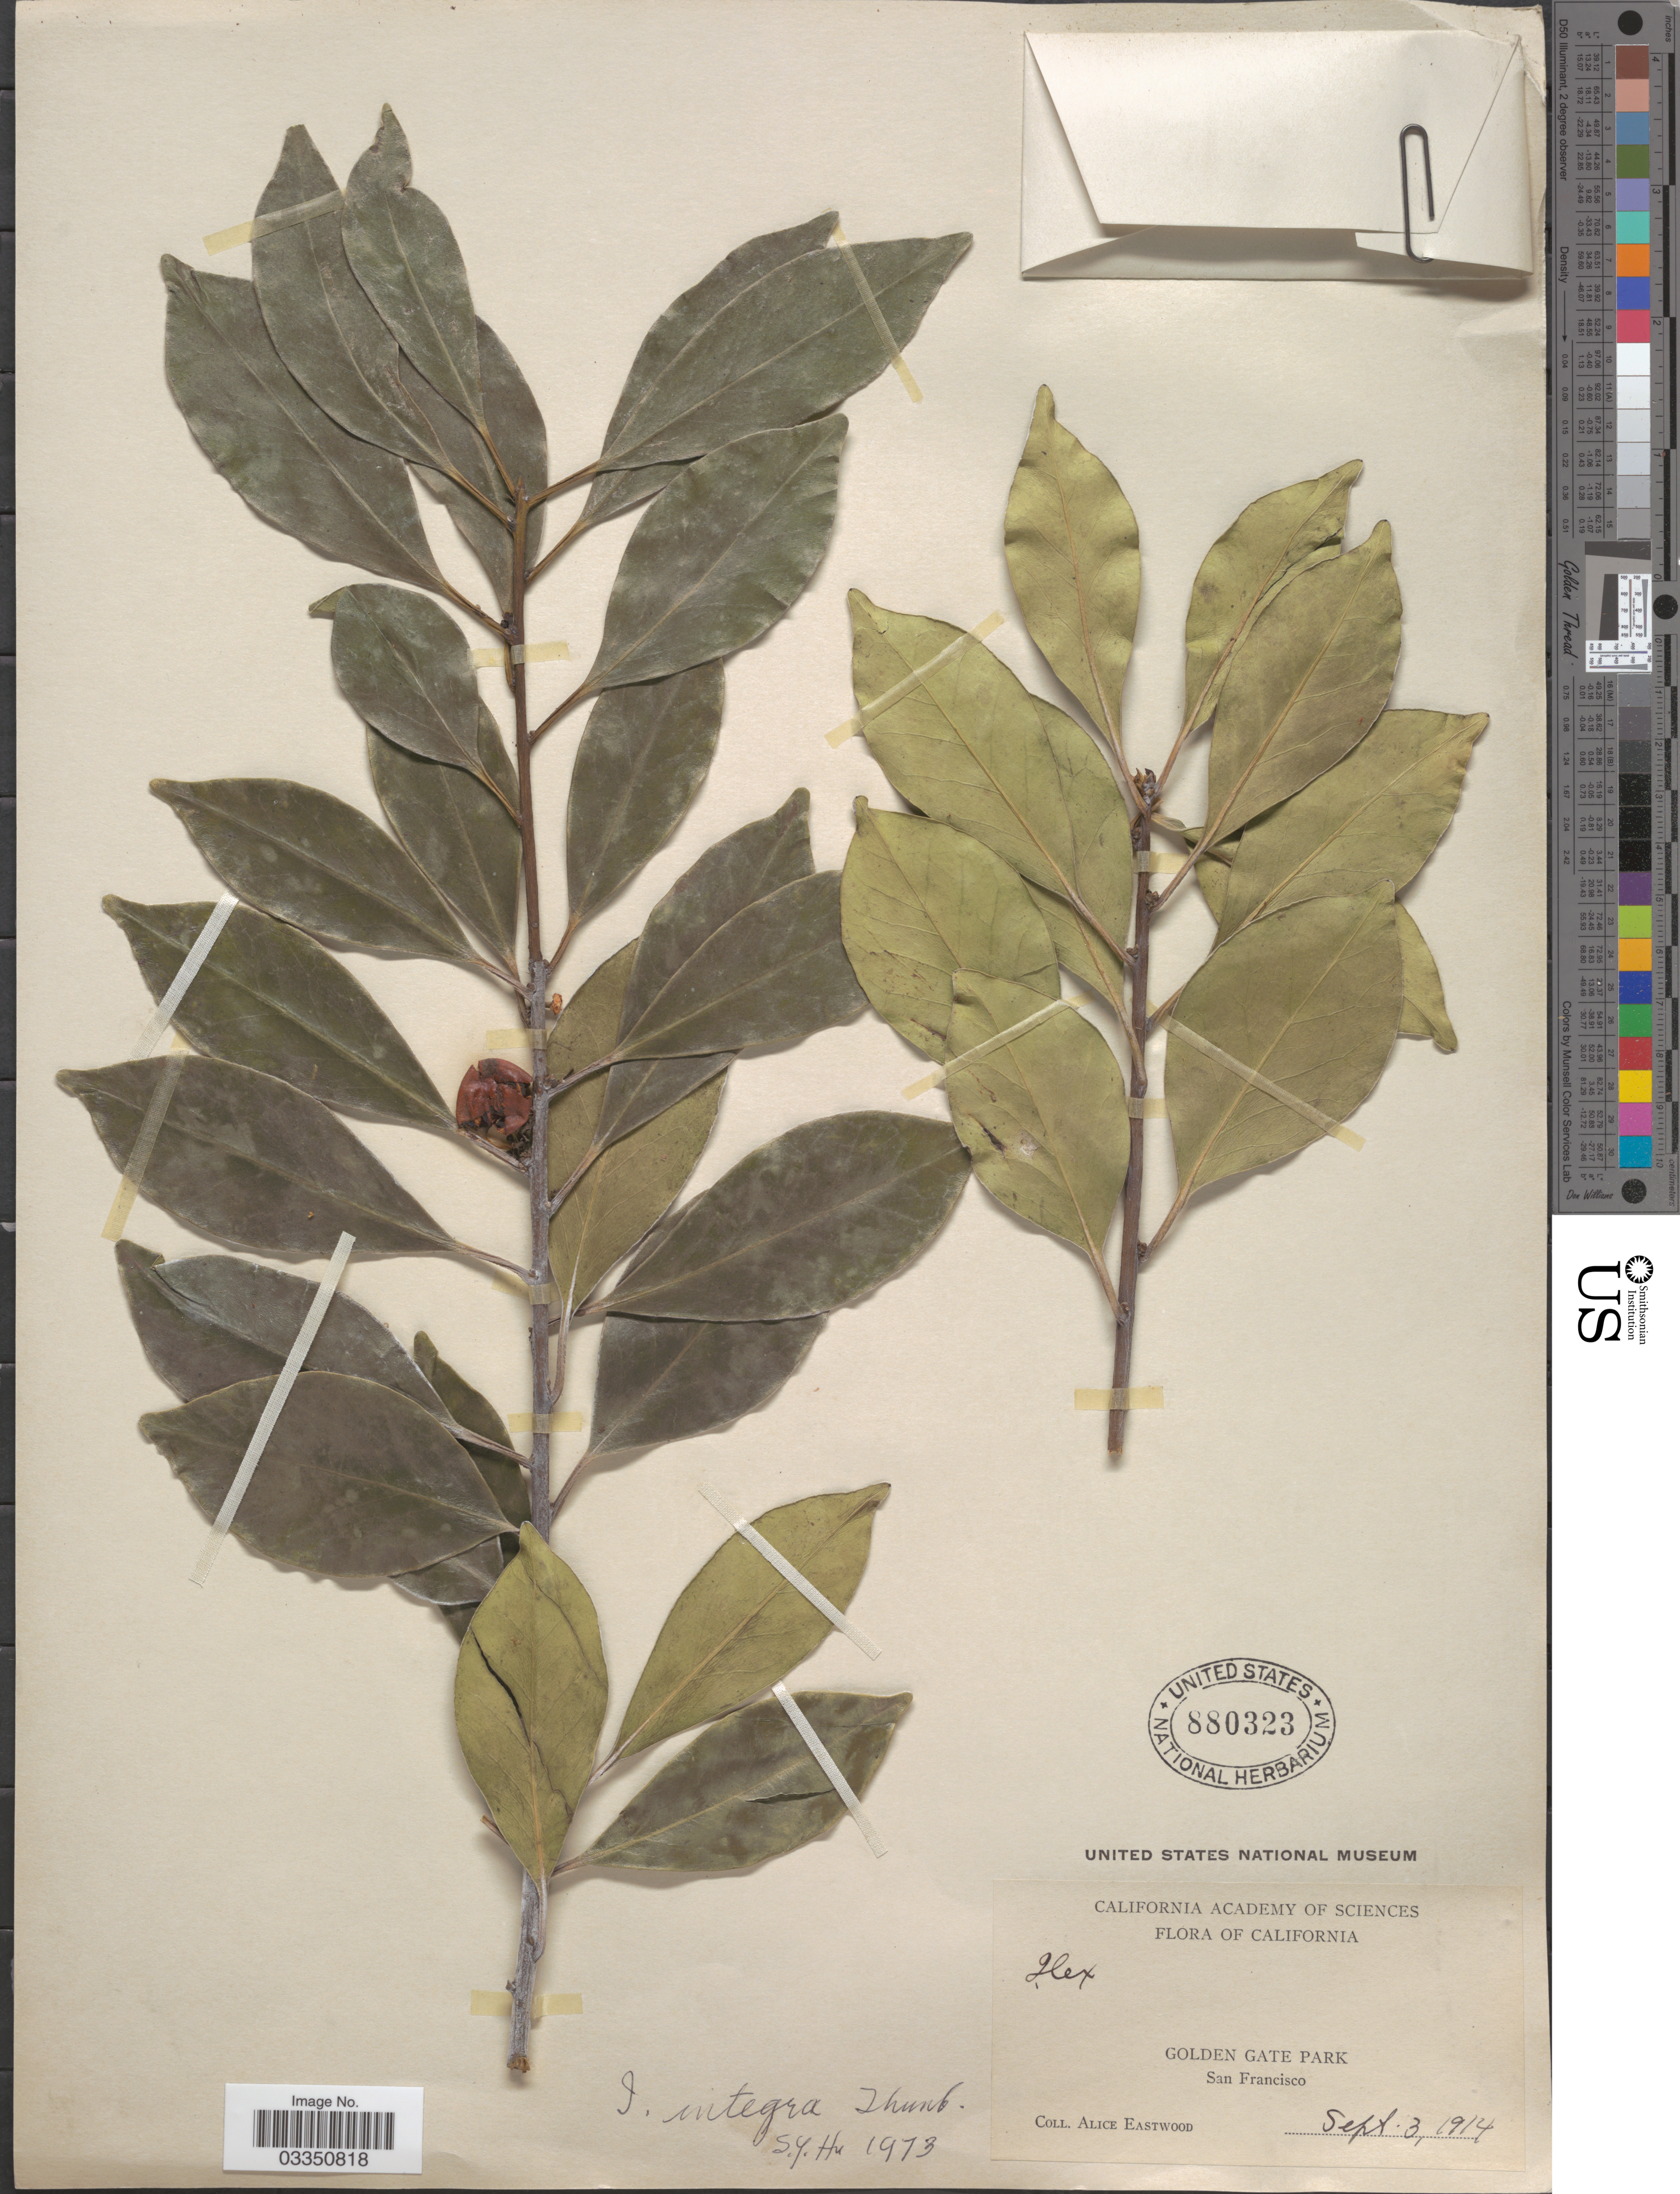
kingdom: Plantae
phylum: Tracheophyta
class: Magnoliopsida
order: Aquifoliales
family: Aquifoliaceae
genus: Ilex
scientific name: Ilex integra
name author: Thunb.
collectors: A. Eastwood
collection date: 1914-09-03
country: United States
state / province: California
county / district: San Francisco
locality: Golden Gate Park, San Francisco.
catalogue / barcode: US 880323